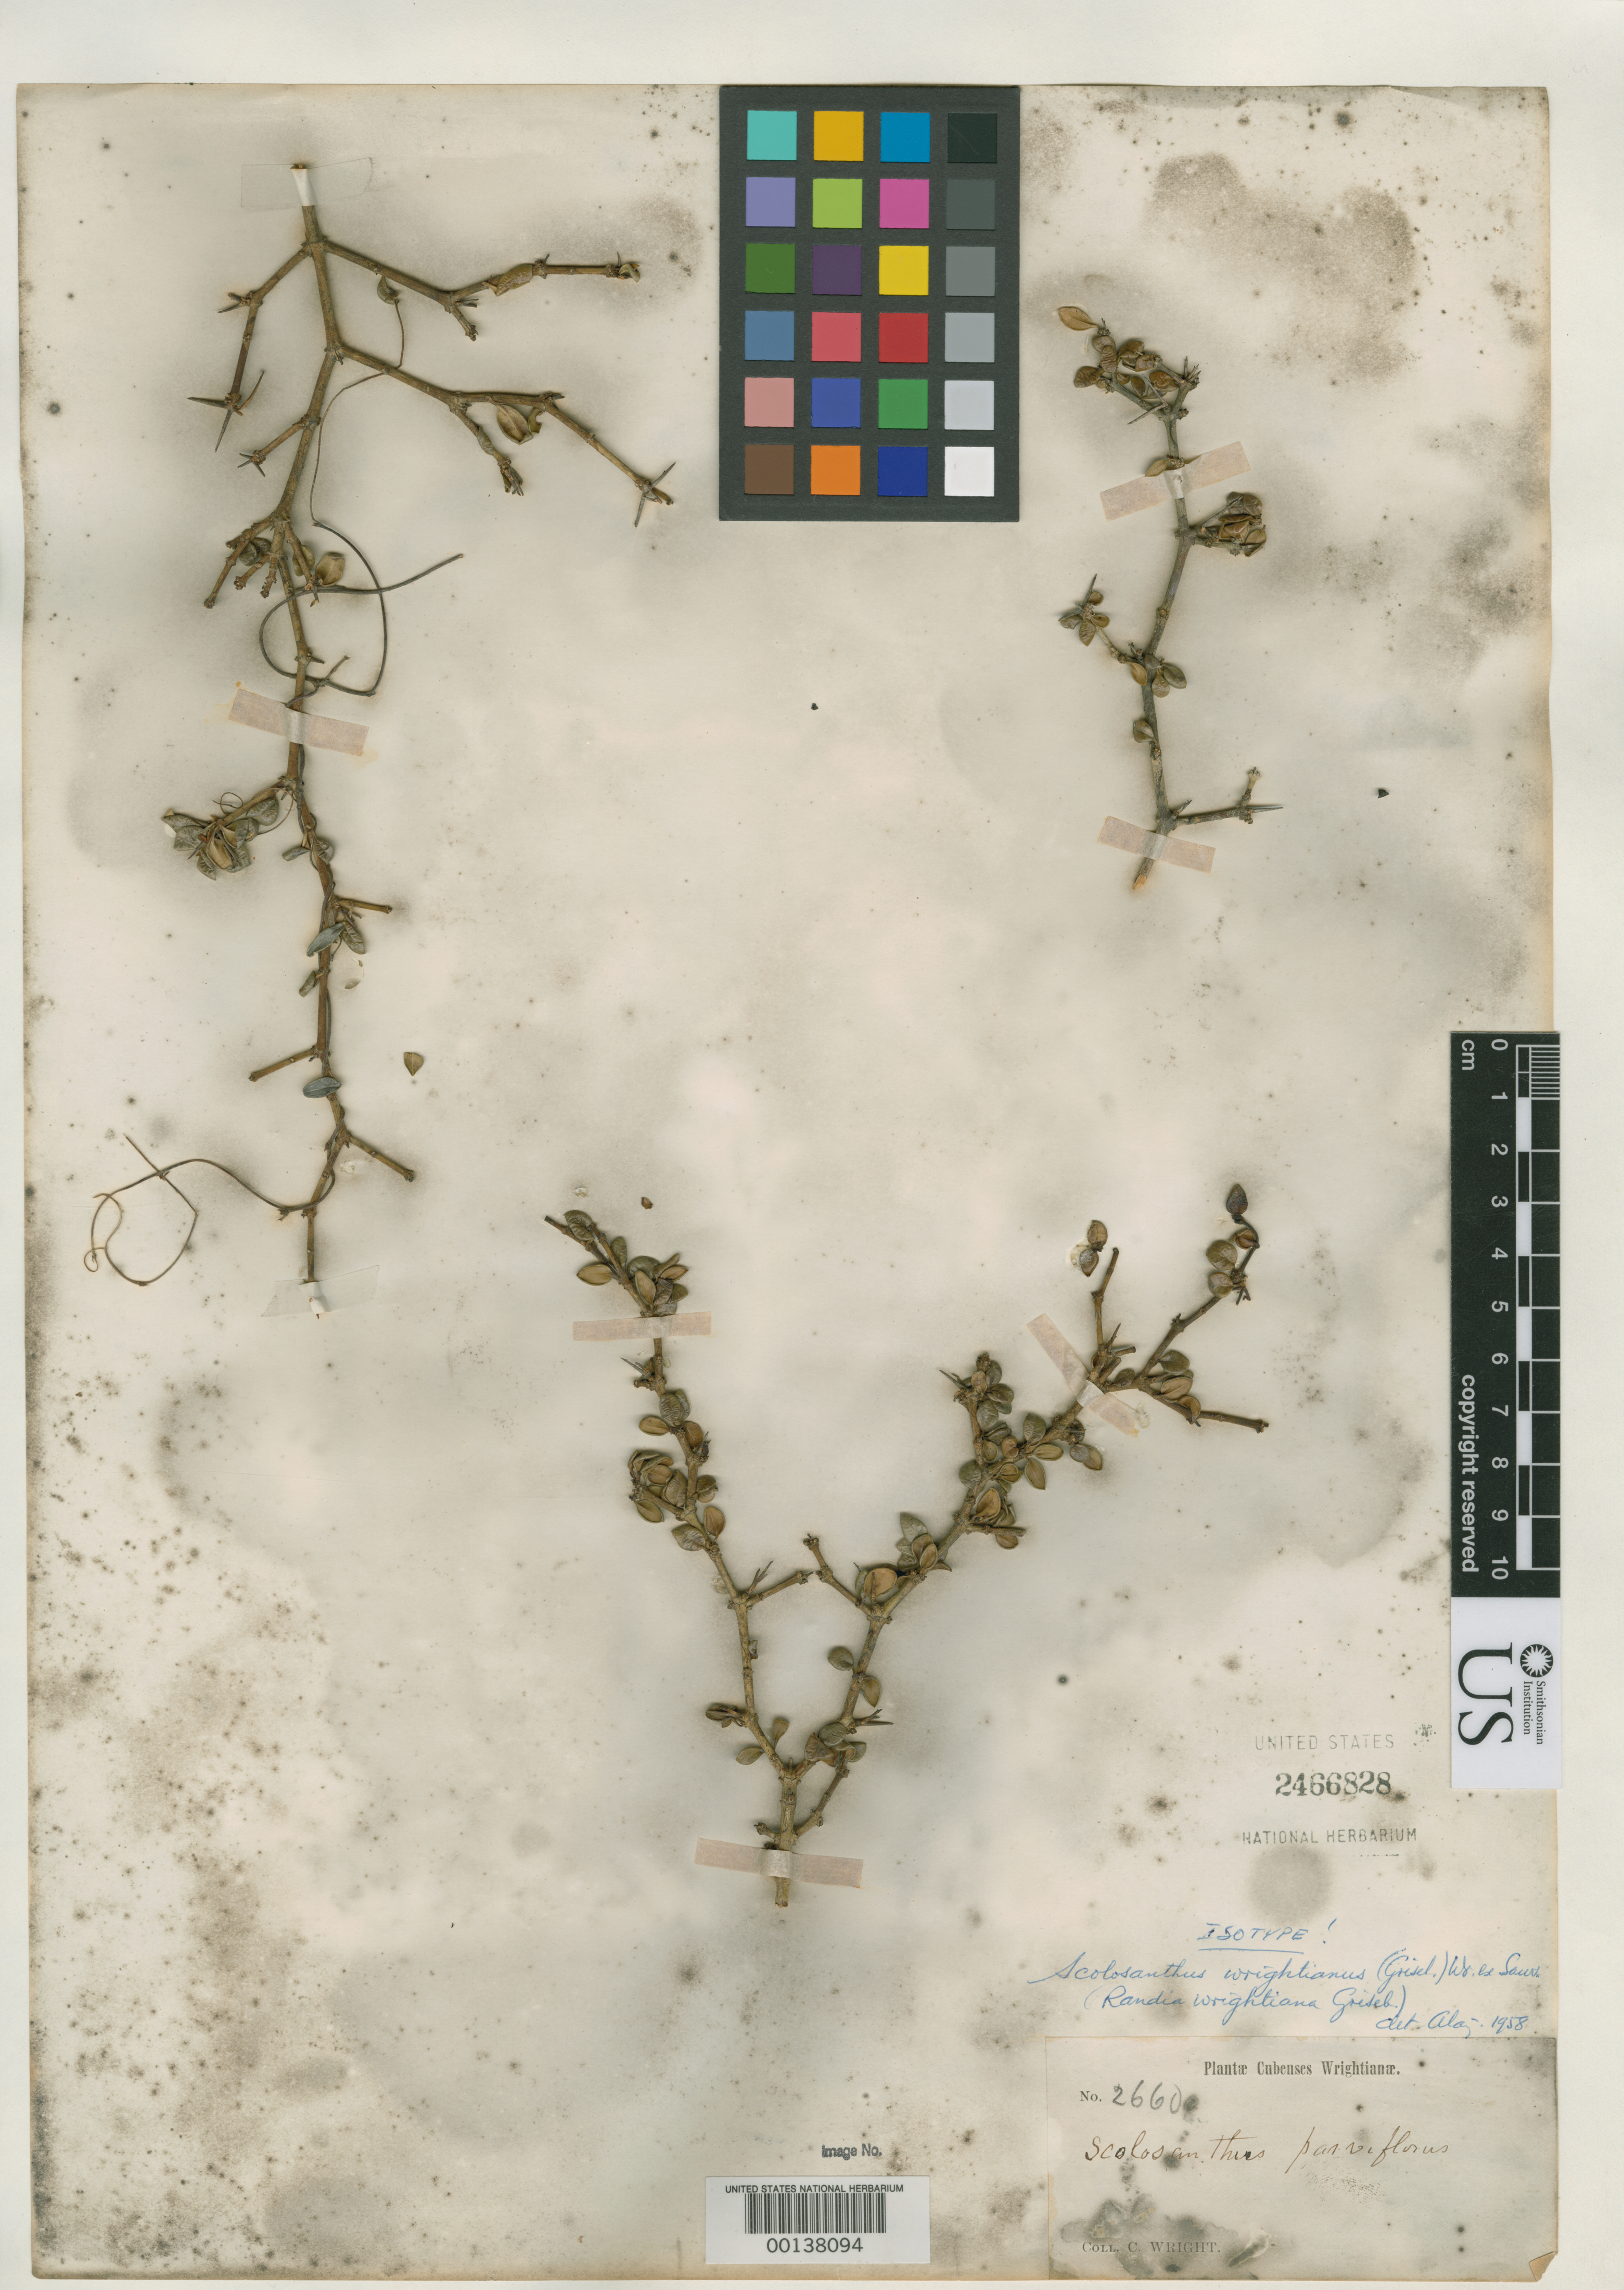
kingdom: Plantae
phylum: Tracheophyta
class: Magnoliopsida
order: Gentianales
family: Rubiaceae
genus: Randia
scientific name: Randia wrightiana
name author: Griseb.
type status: Isotype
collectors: C. Wright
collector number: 2660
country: Cuba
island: Greater Antilles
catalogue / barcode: US 2466828